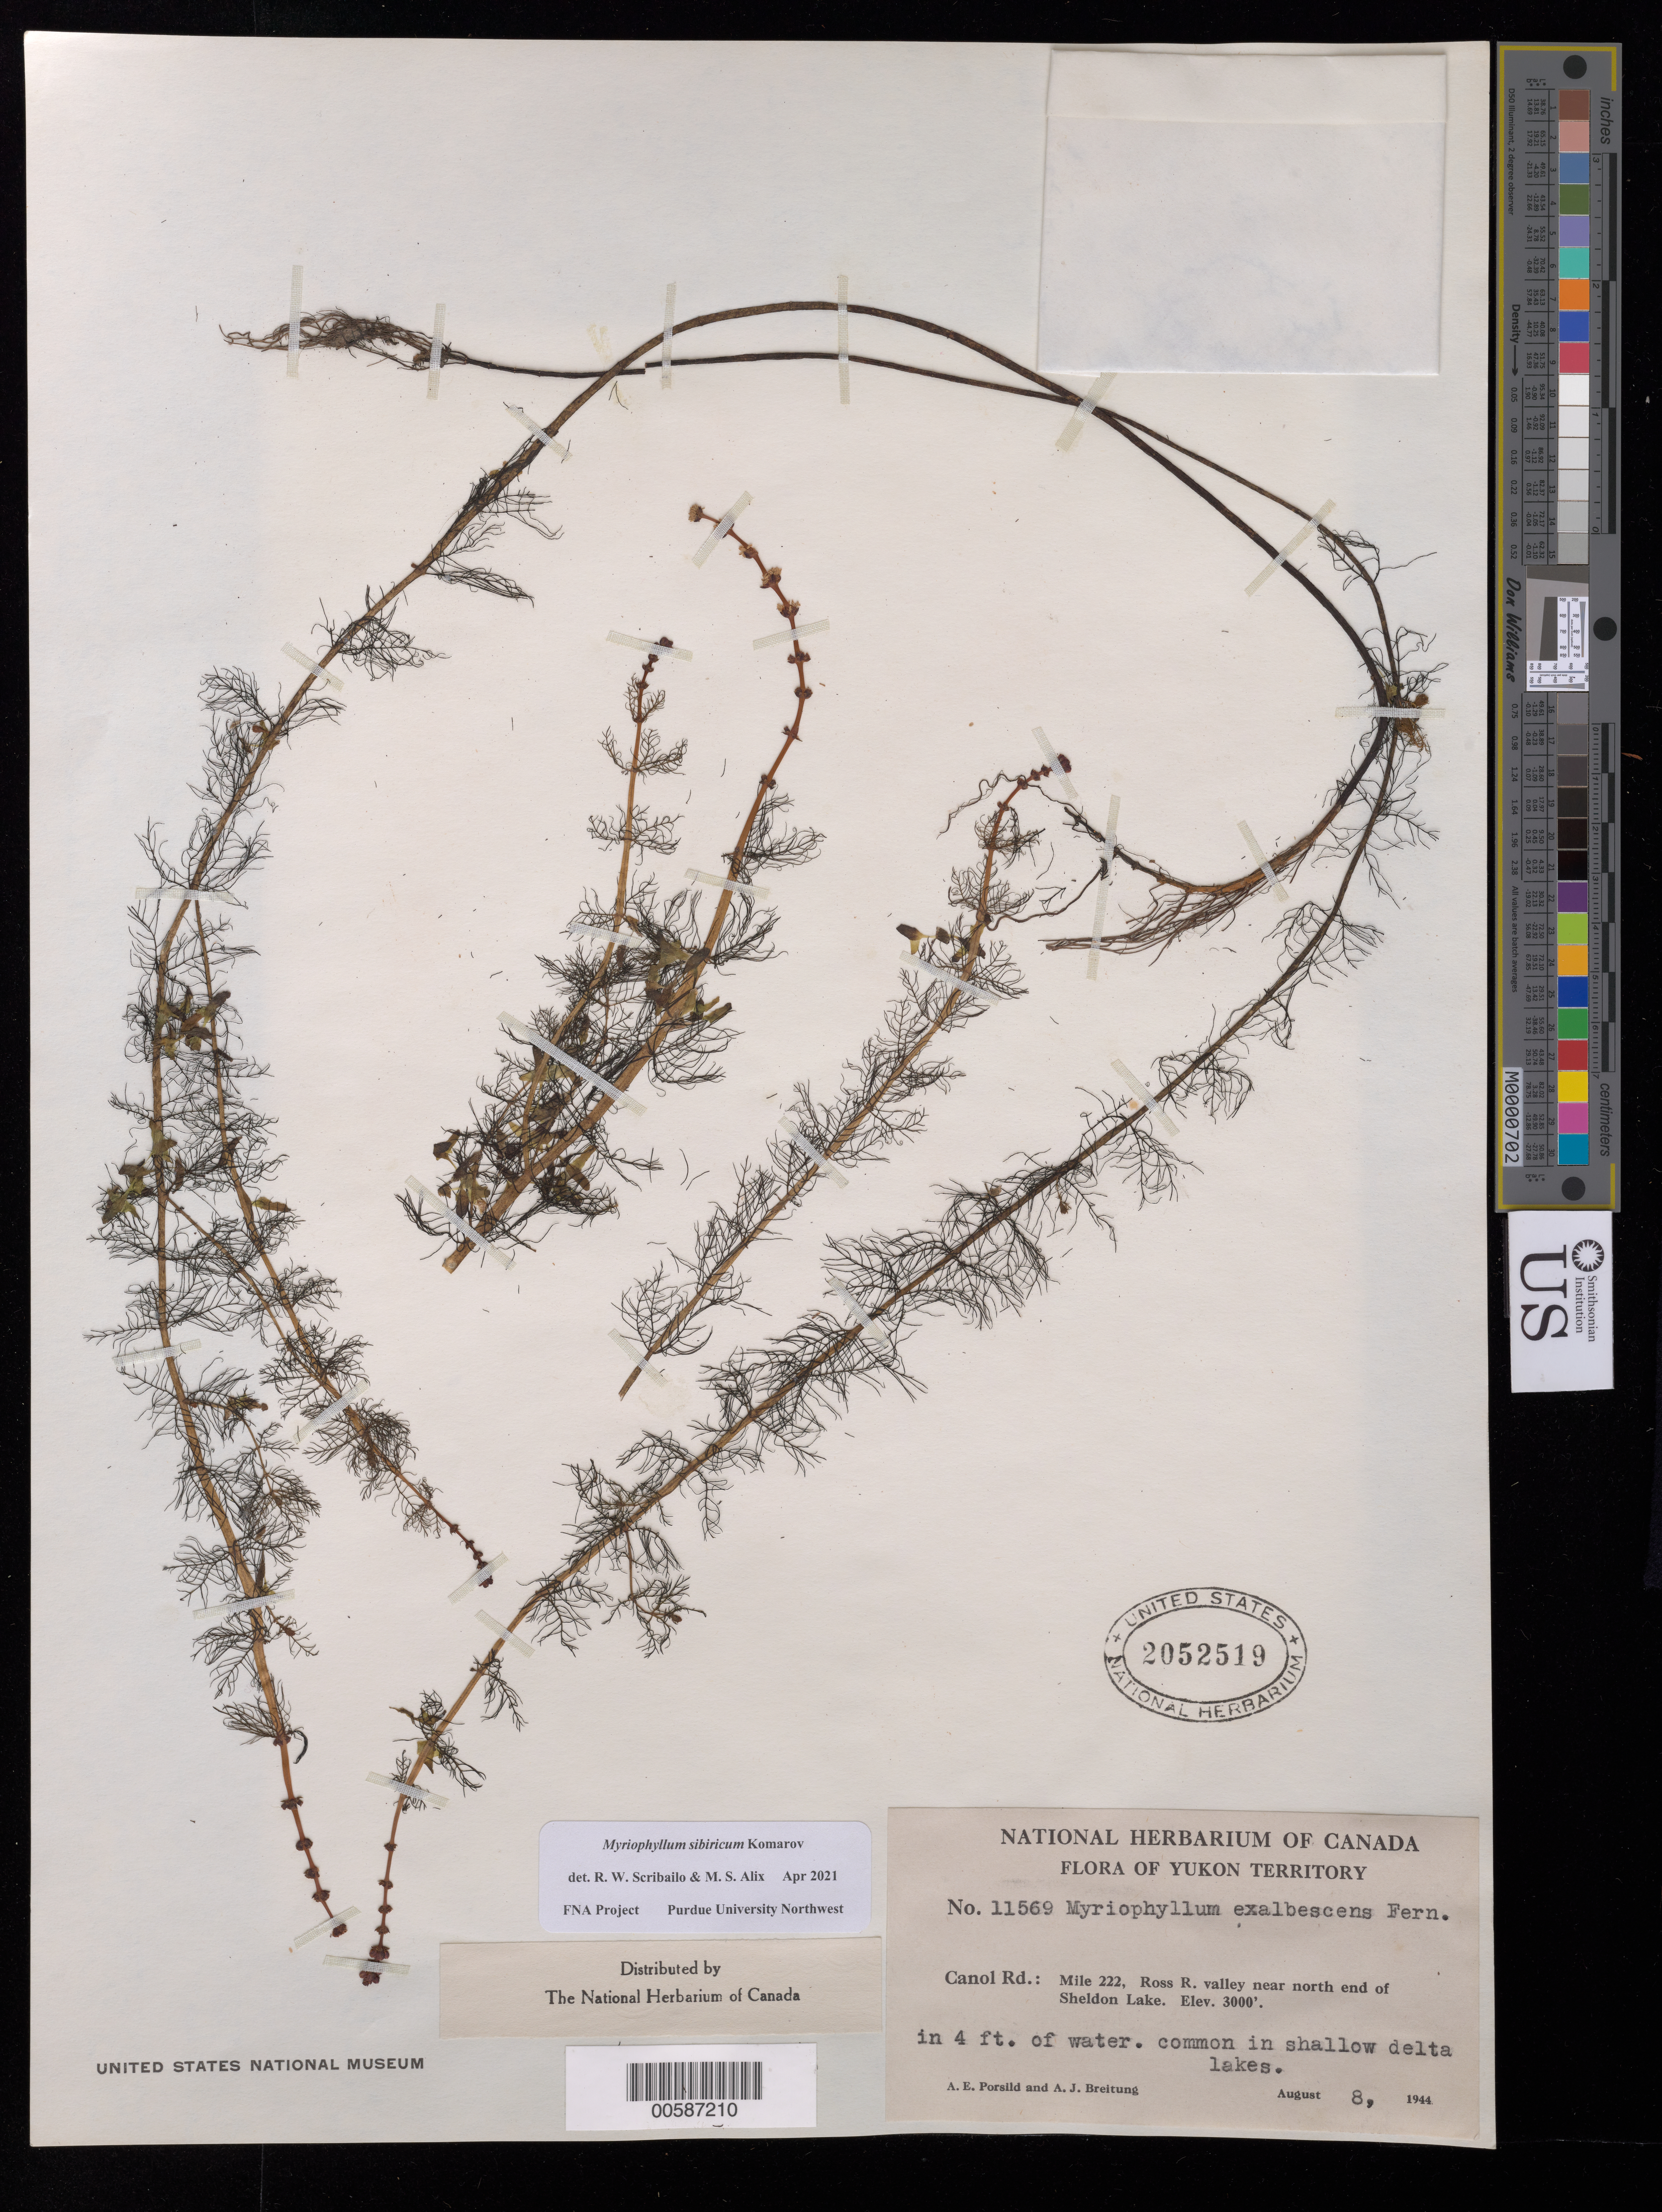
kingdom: Plantae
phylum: Tracheophyta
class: Magnoliopsida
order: Saxifragales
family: Haloragaceae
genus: Myriophyllum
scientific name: Myriophyllum sibiricum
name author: Kom.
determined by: Scribailo, R. W.; Alix, M. S.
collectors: A. E. Porsild & A. J. Breitung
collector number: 11569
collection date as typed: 08 Aug 1944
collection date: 1944-08-08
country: Canada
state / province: Yukon Territory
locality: Canol Rd., Ross River valley, near north end of Sheldon Lake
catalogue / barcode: US 2052519